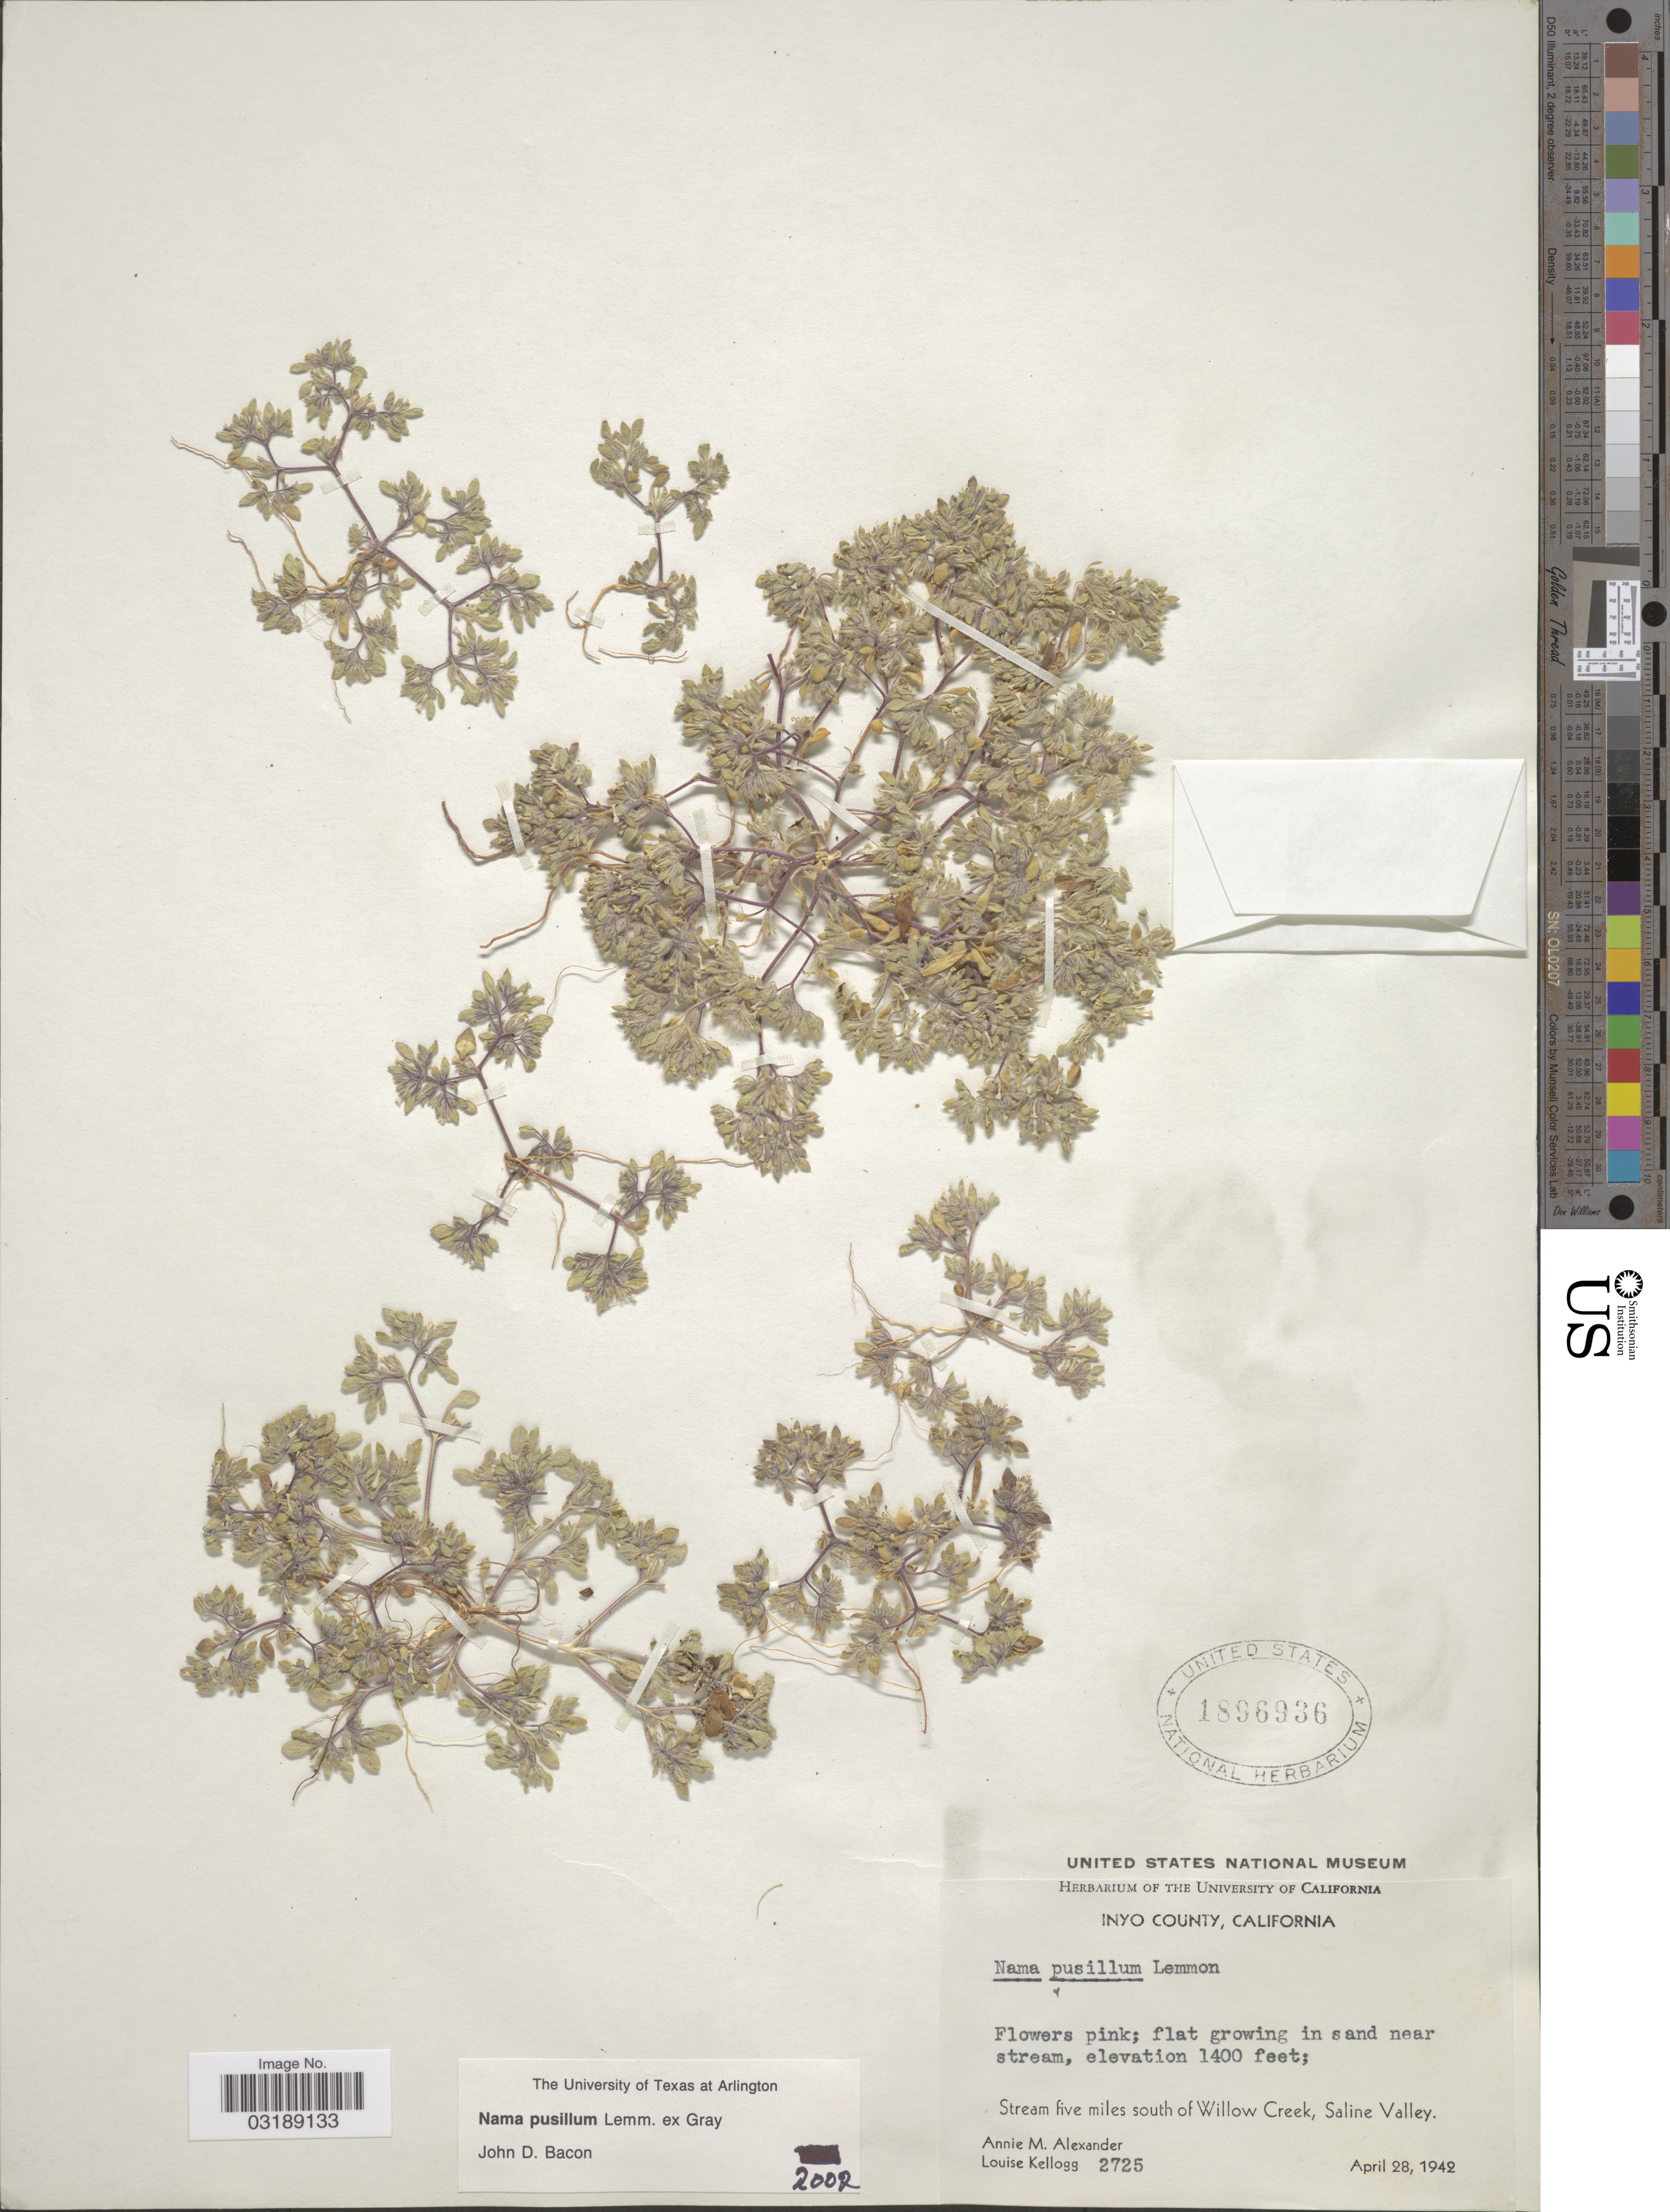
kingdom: Plantae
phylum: Tracheophyta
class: Magnoliopsida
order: Boraginales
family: Namaceae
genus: Nama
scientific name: Nama pusillum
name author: Lemmon ex A. Gray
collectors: A. M. Alexander & L. Kellogg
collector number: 2725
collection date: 1942-04-28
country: United States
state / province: California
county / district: Inyo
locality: Inyo County, California, Stream five miles south of Willow Creek, Saline Valley.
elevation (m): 427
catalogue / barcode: US 1896936